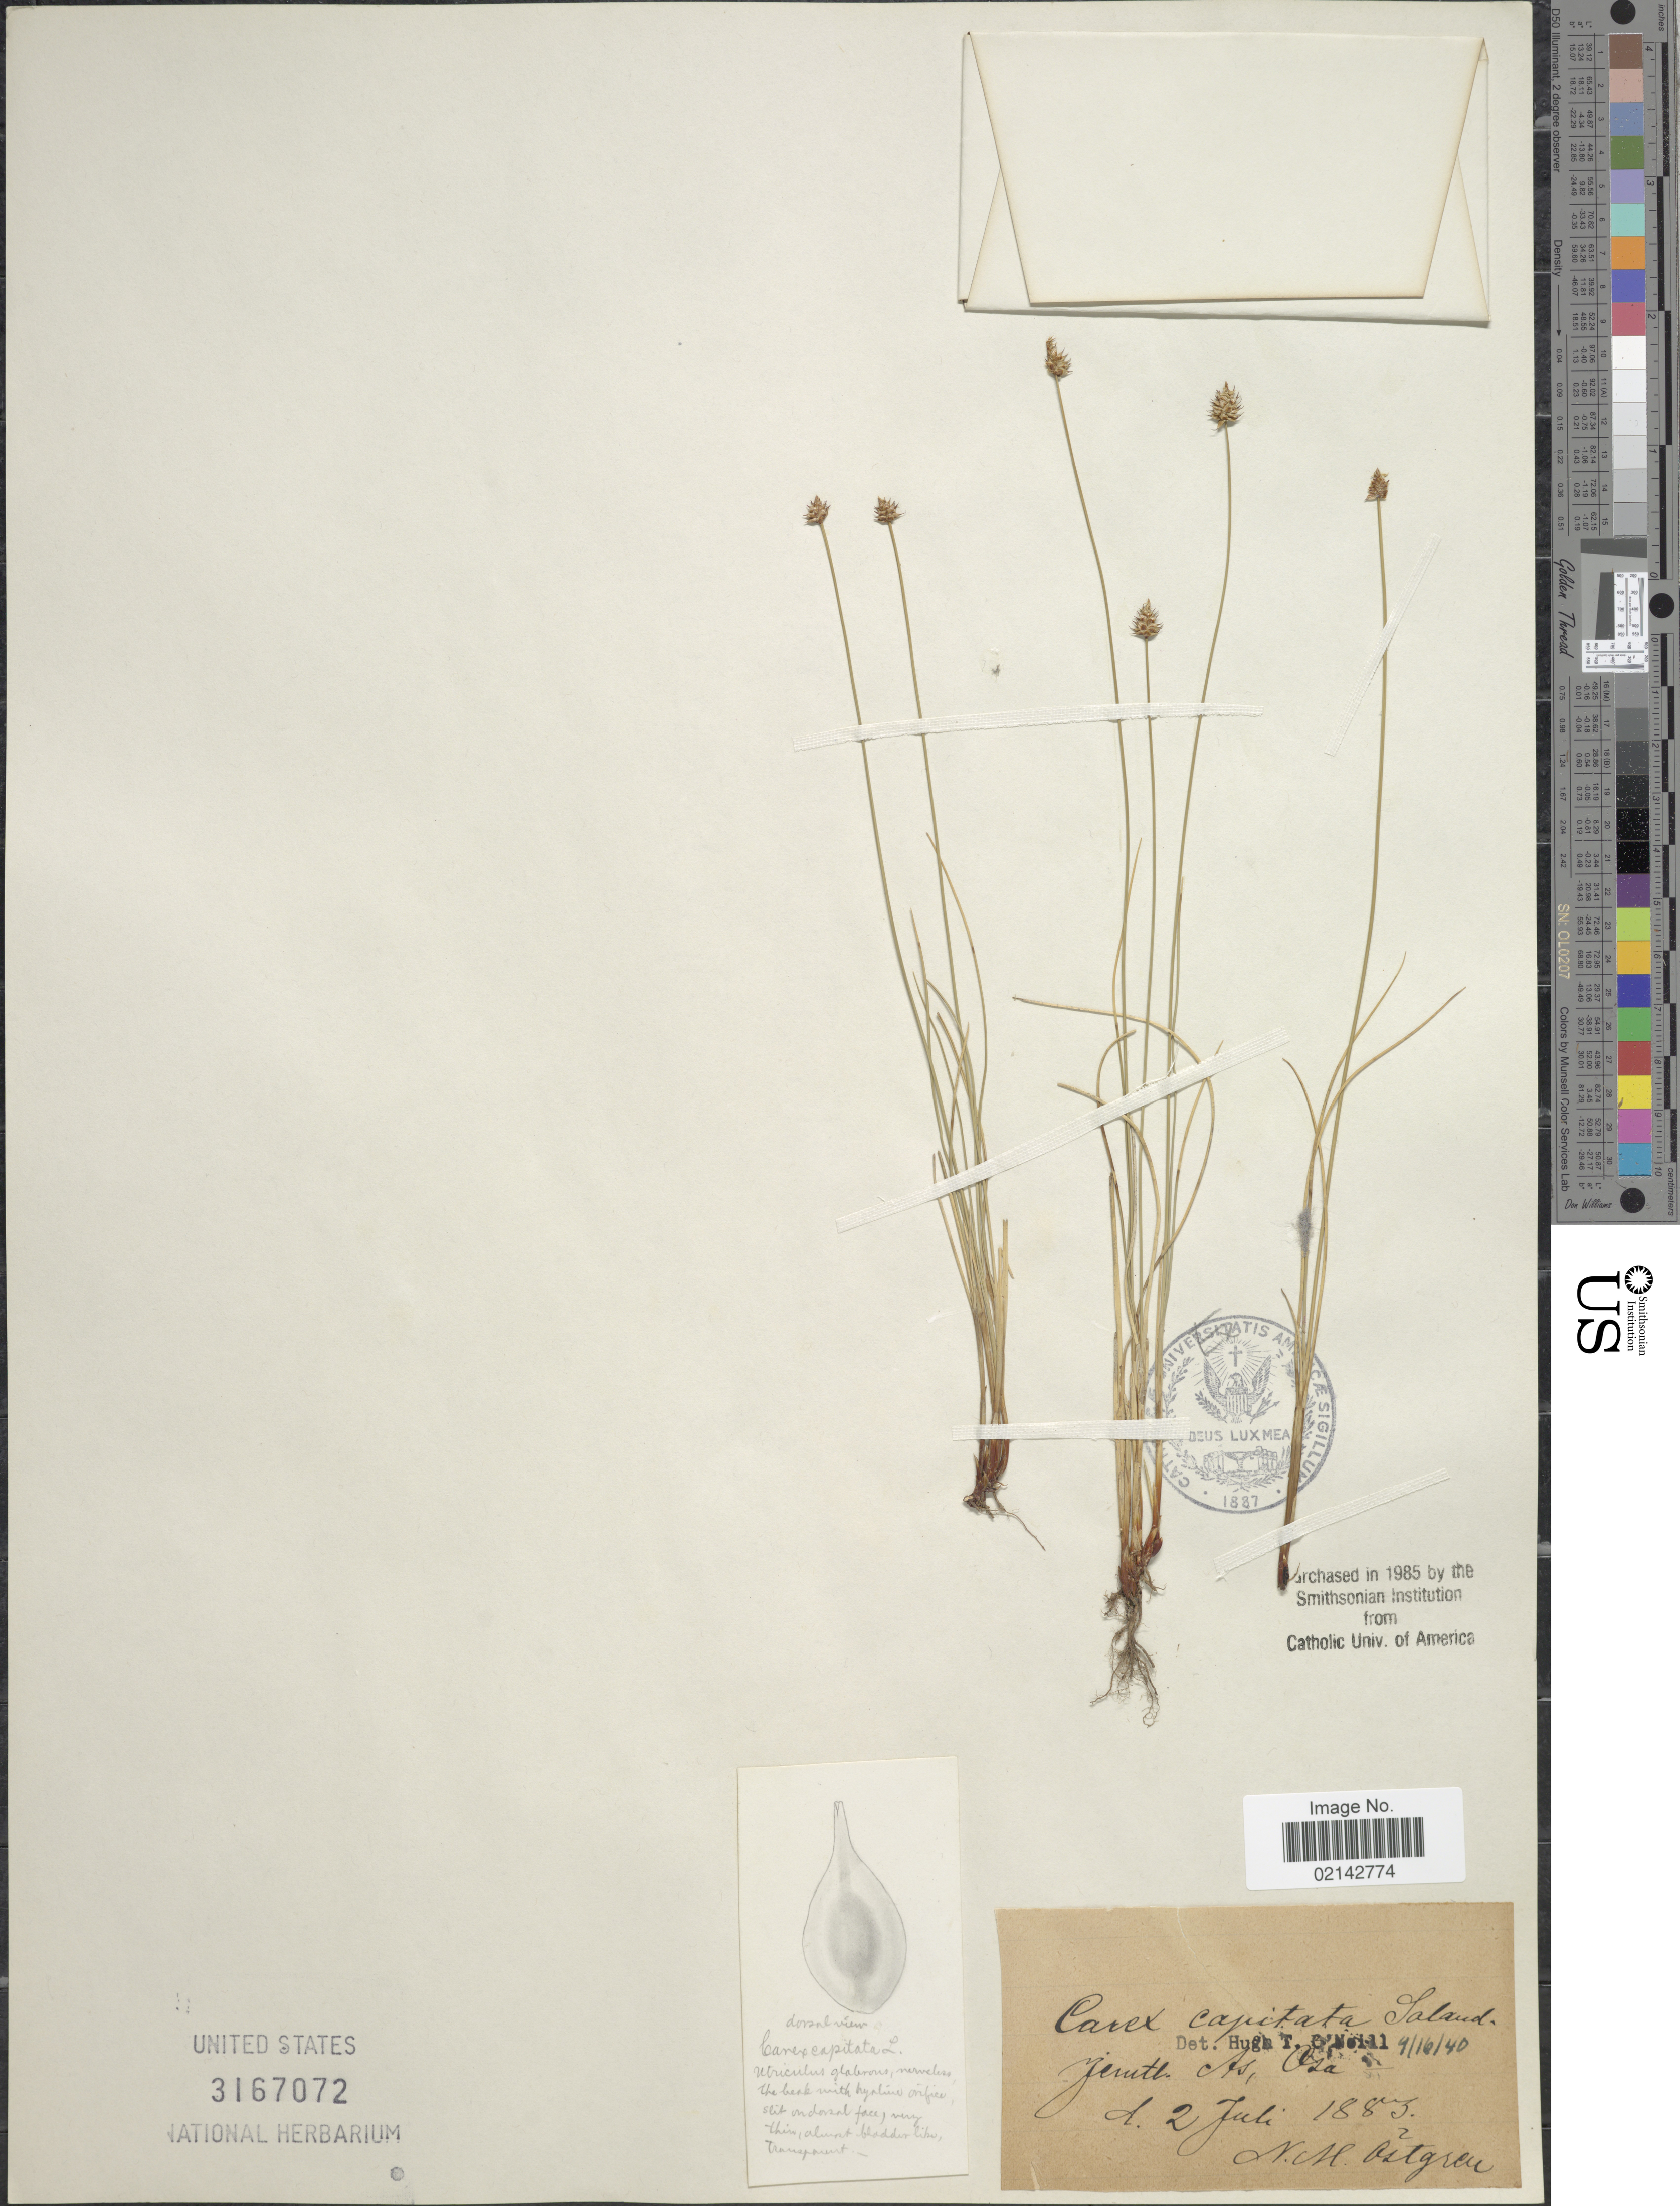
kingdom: Plantae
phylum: Tracheophyta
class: Liliopsida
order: Poales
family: Cyperaceae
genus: Carex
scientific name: Carex capitata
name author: L.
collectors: N. Õstgren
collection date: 1883-07-02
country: Sweden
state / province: Jämtland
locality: Jemtl., Ås, Osa.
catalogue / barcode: US 3167072